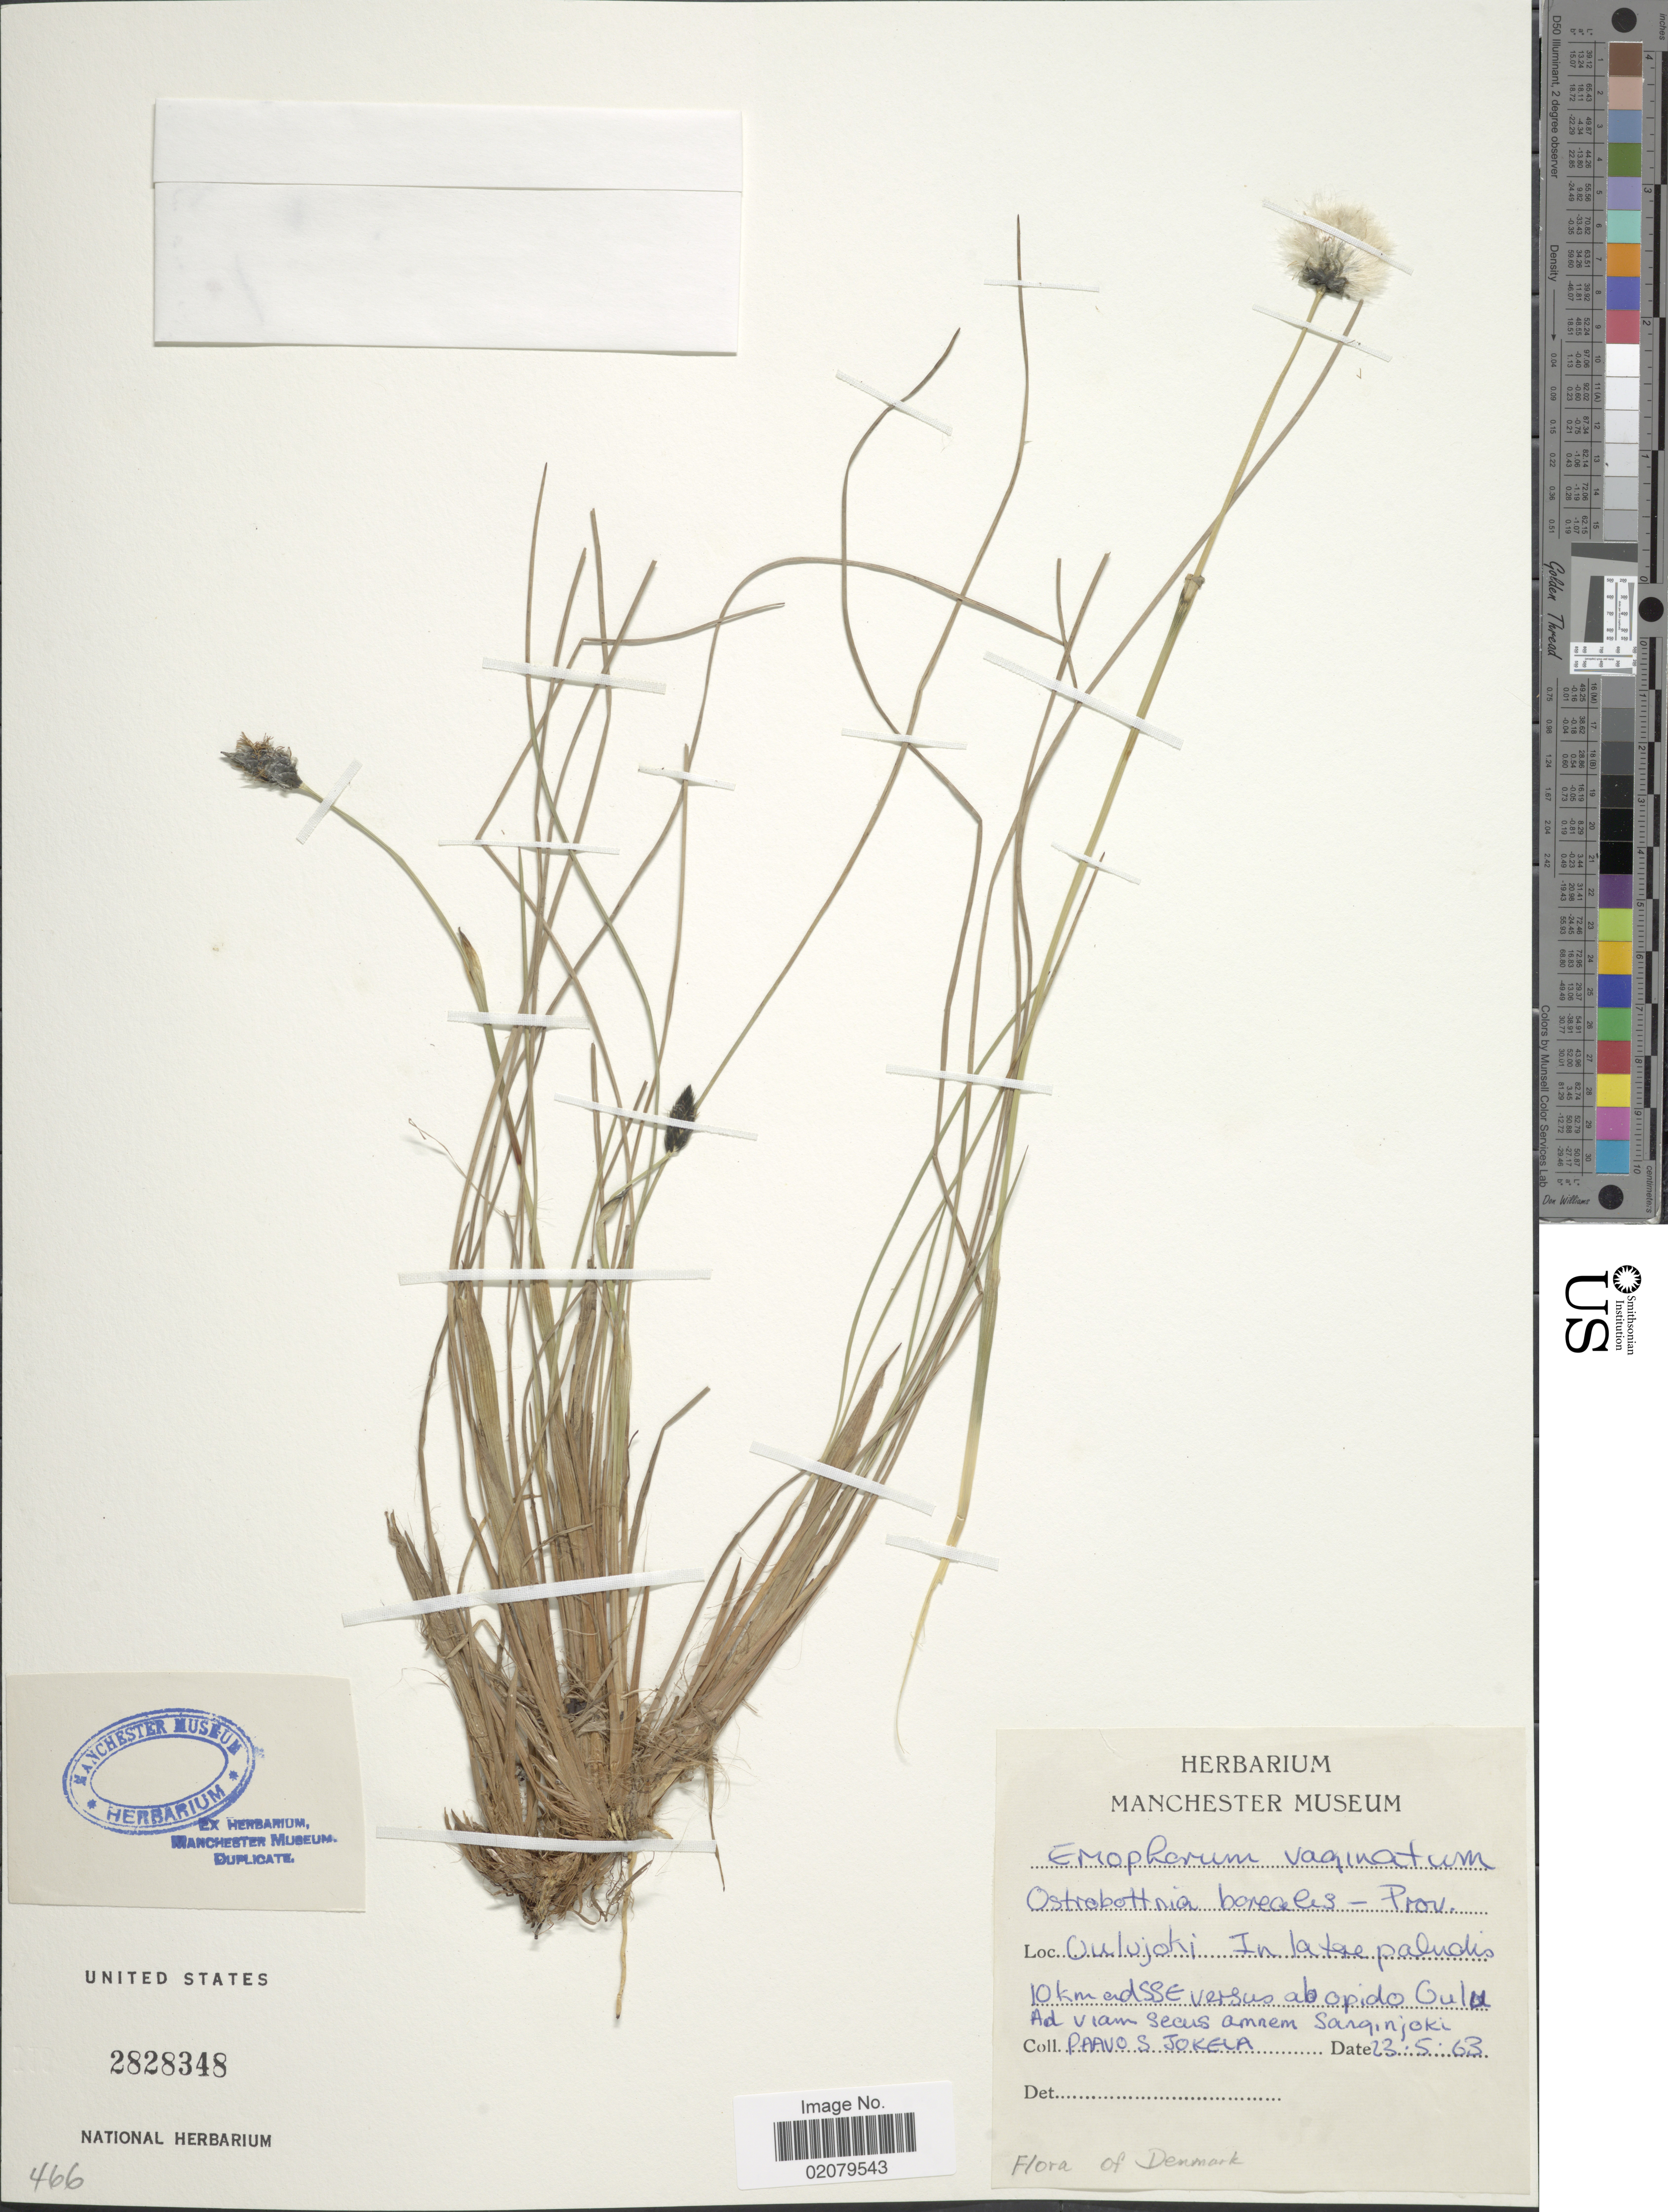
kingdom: Plantae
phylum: Tracheophyta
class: Liliopsida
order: Poales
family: Cyperaceae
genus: Eriophorum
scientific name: Eriophorum vaginatum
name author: L.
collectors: P. Jokela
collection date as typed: Transcribed d/m/y: 23/5/63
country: Denmark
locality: Oulujoki In latae paludis, 10 km ad SSe versus ab opido Gulu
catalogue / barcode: US 2828348